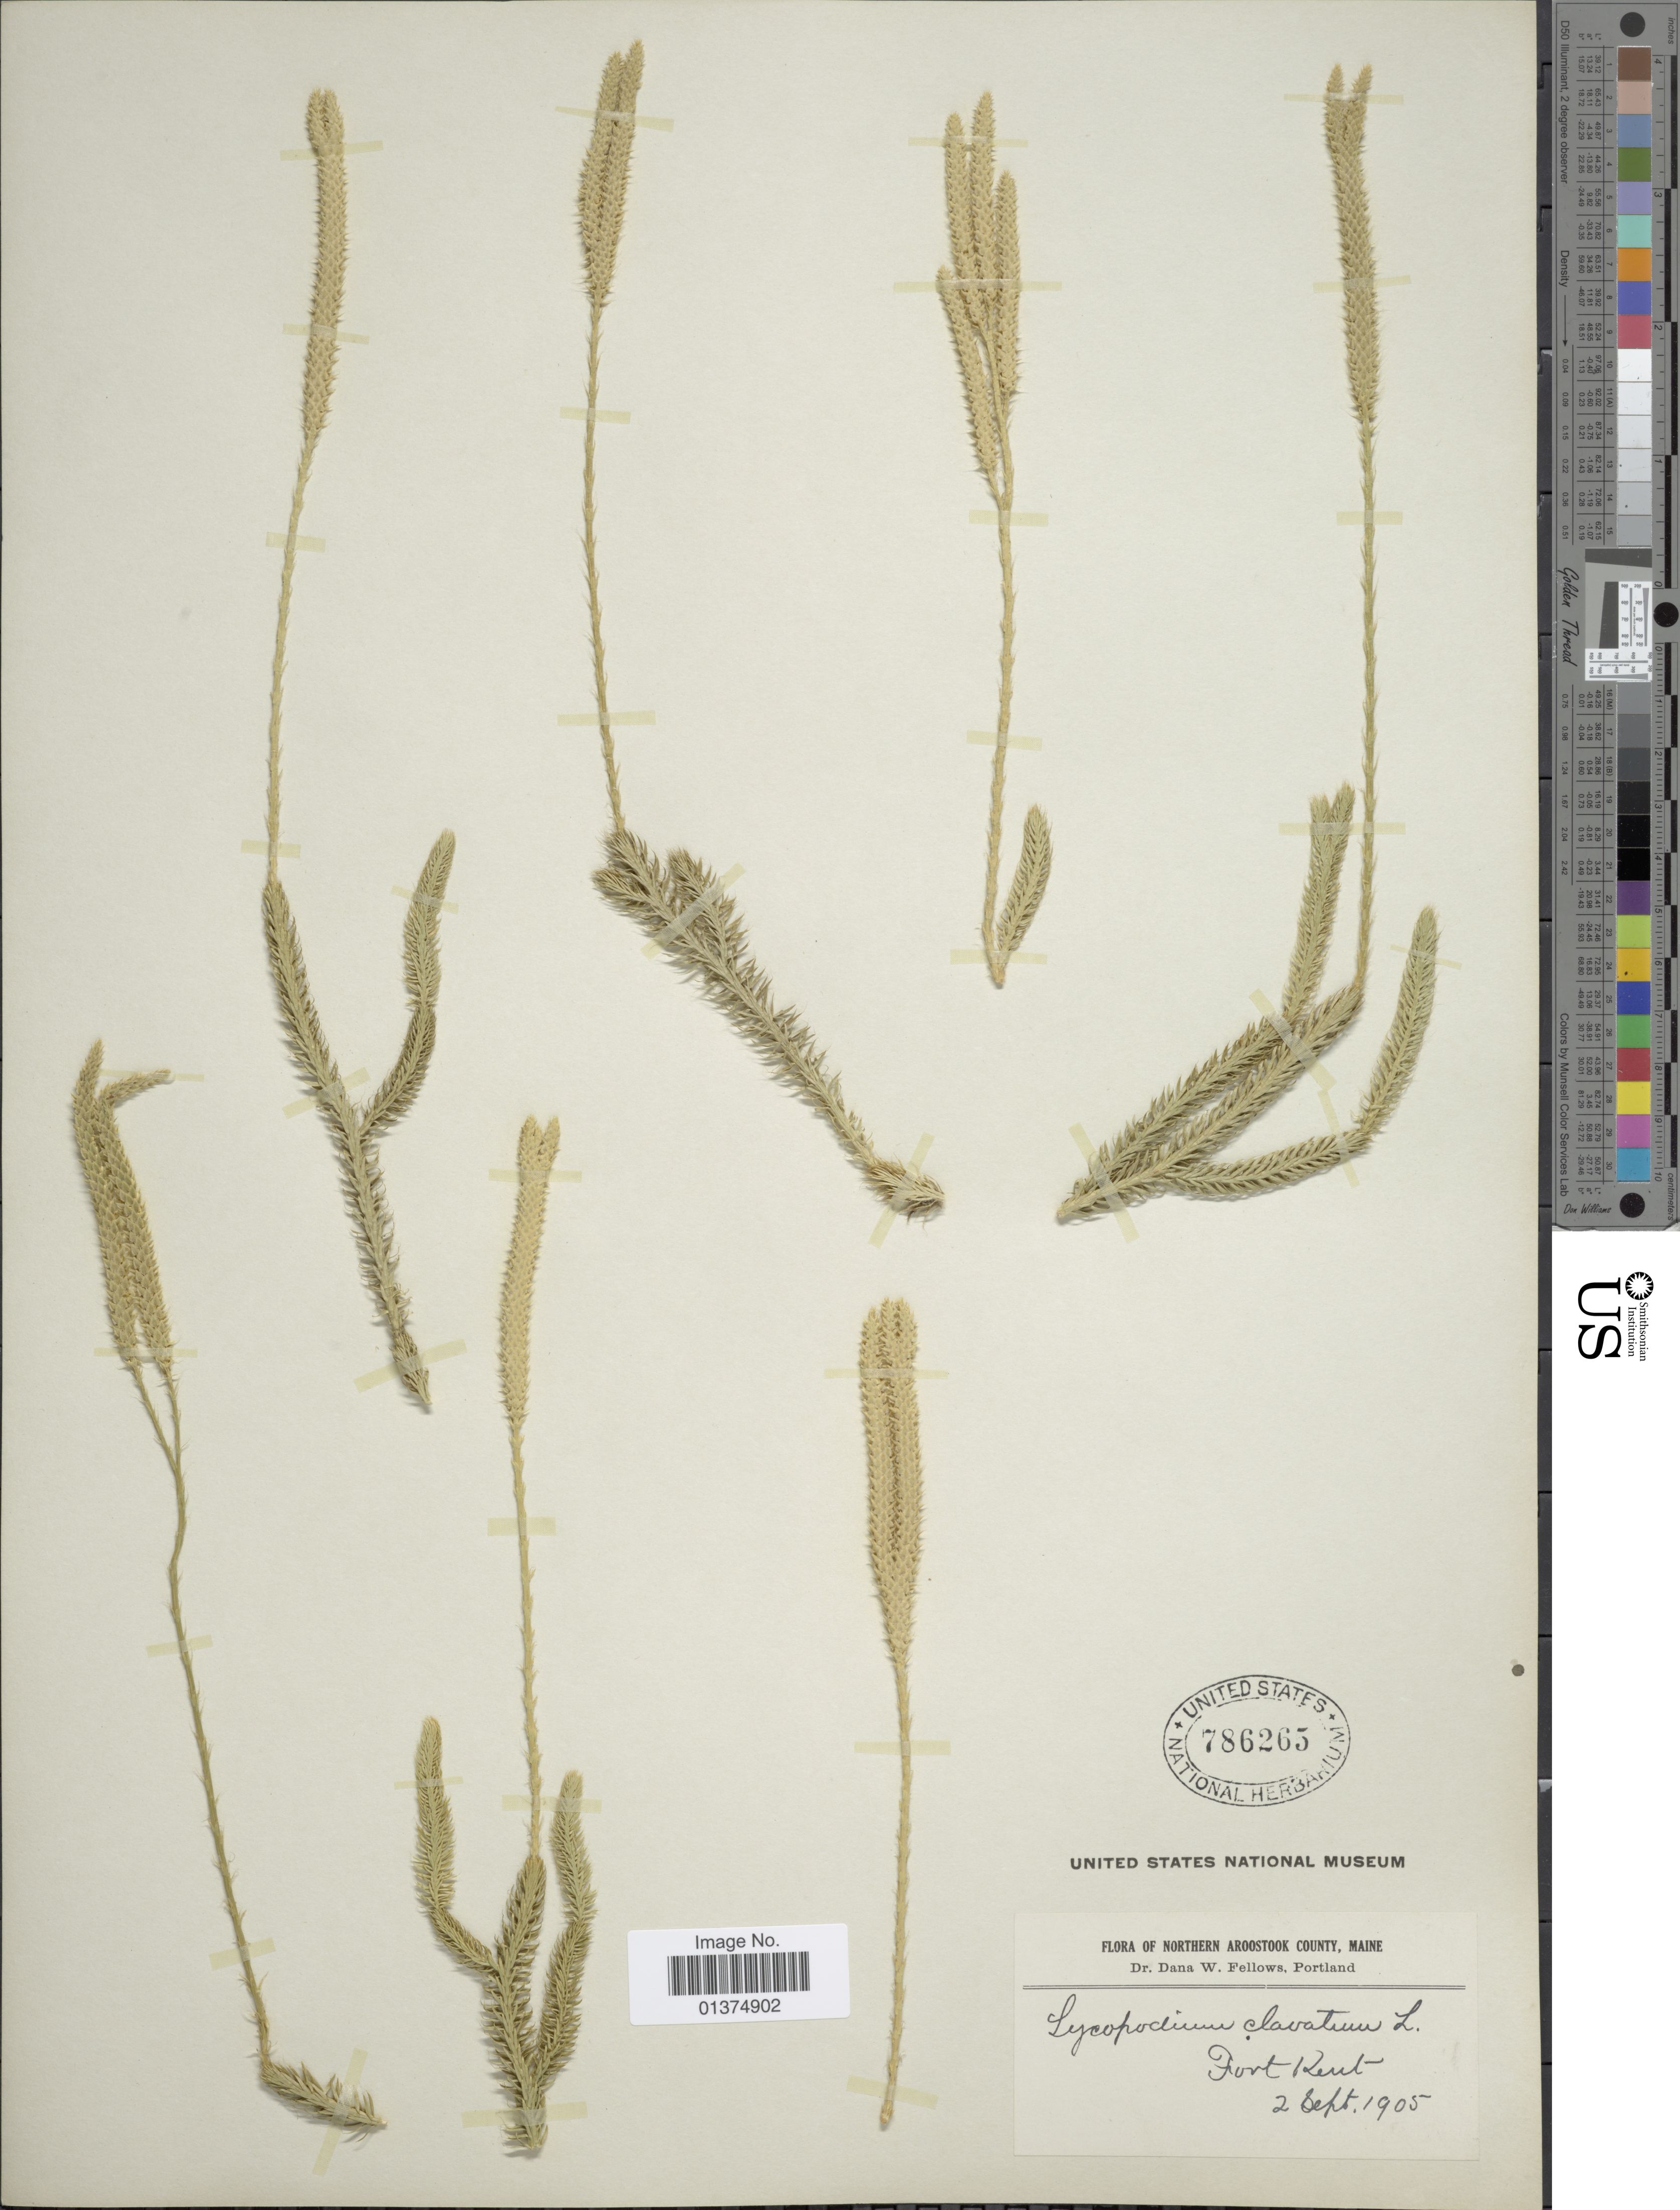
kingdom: Plantae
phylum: Tracheophyta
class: Lycopodiopsida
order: Lycopodiales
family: Lycopodiaceae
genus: Lycopodium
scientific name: Lycopodium lagopus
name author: Zinserl. ex Kuzen.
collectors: D. W. Fellows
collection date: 1905-09-02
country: United States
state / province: Maine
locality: Northern Aroostook County, Fort Kent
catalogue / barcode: US 786265